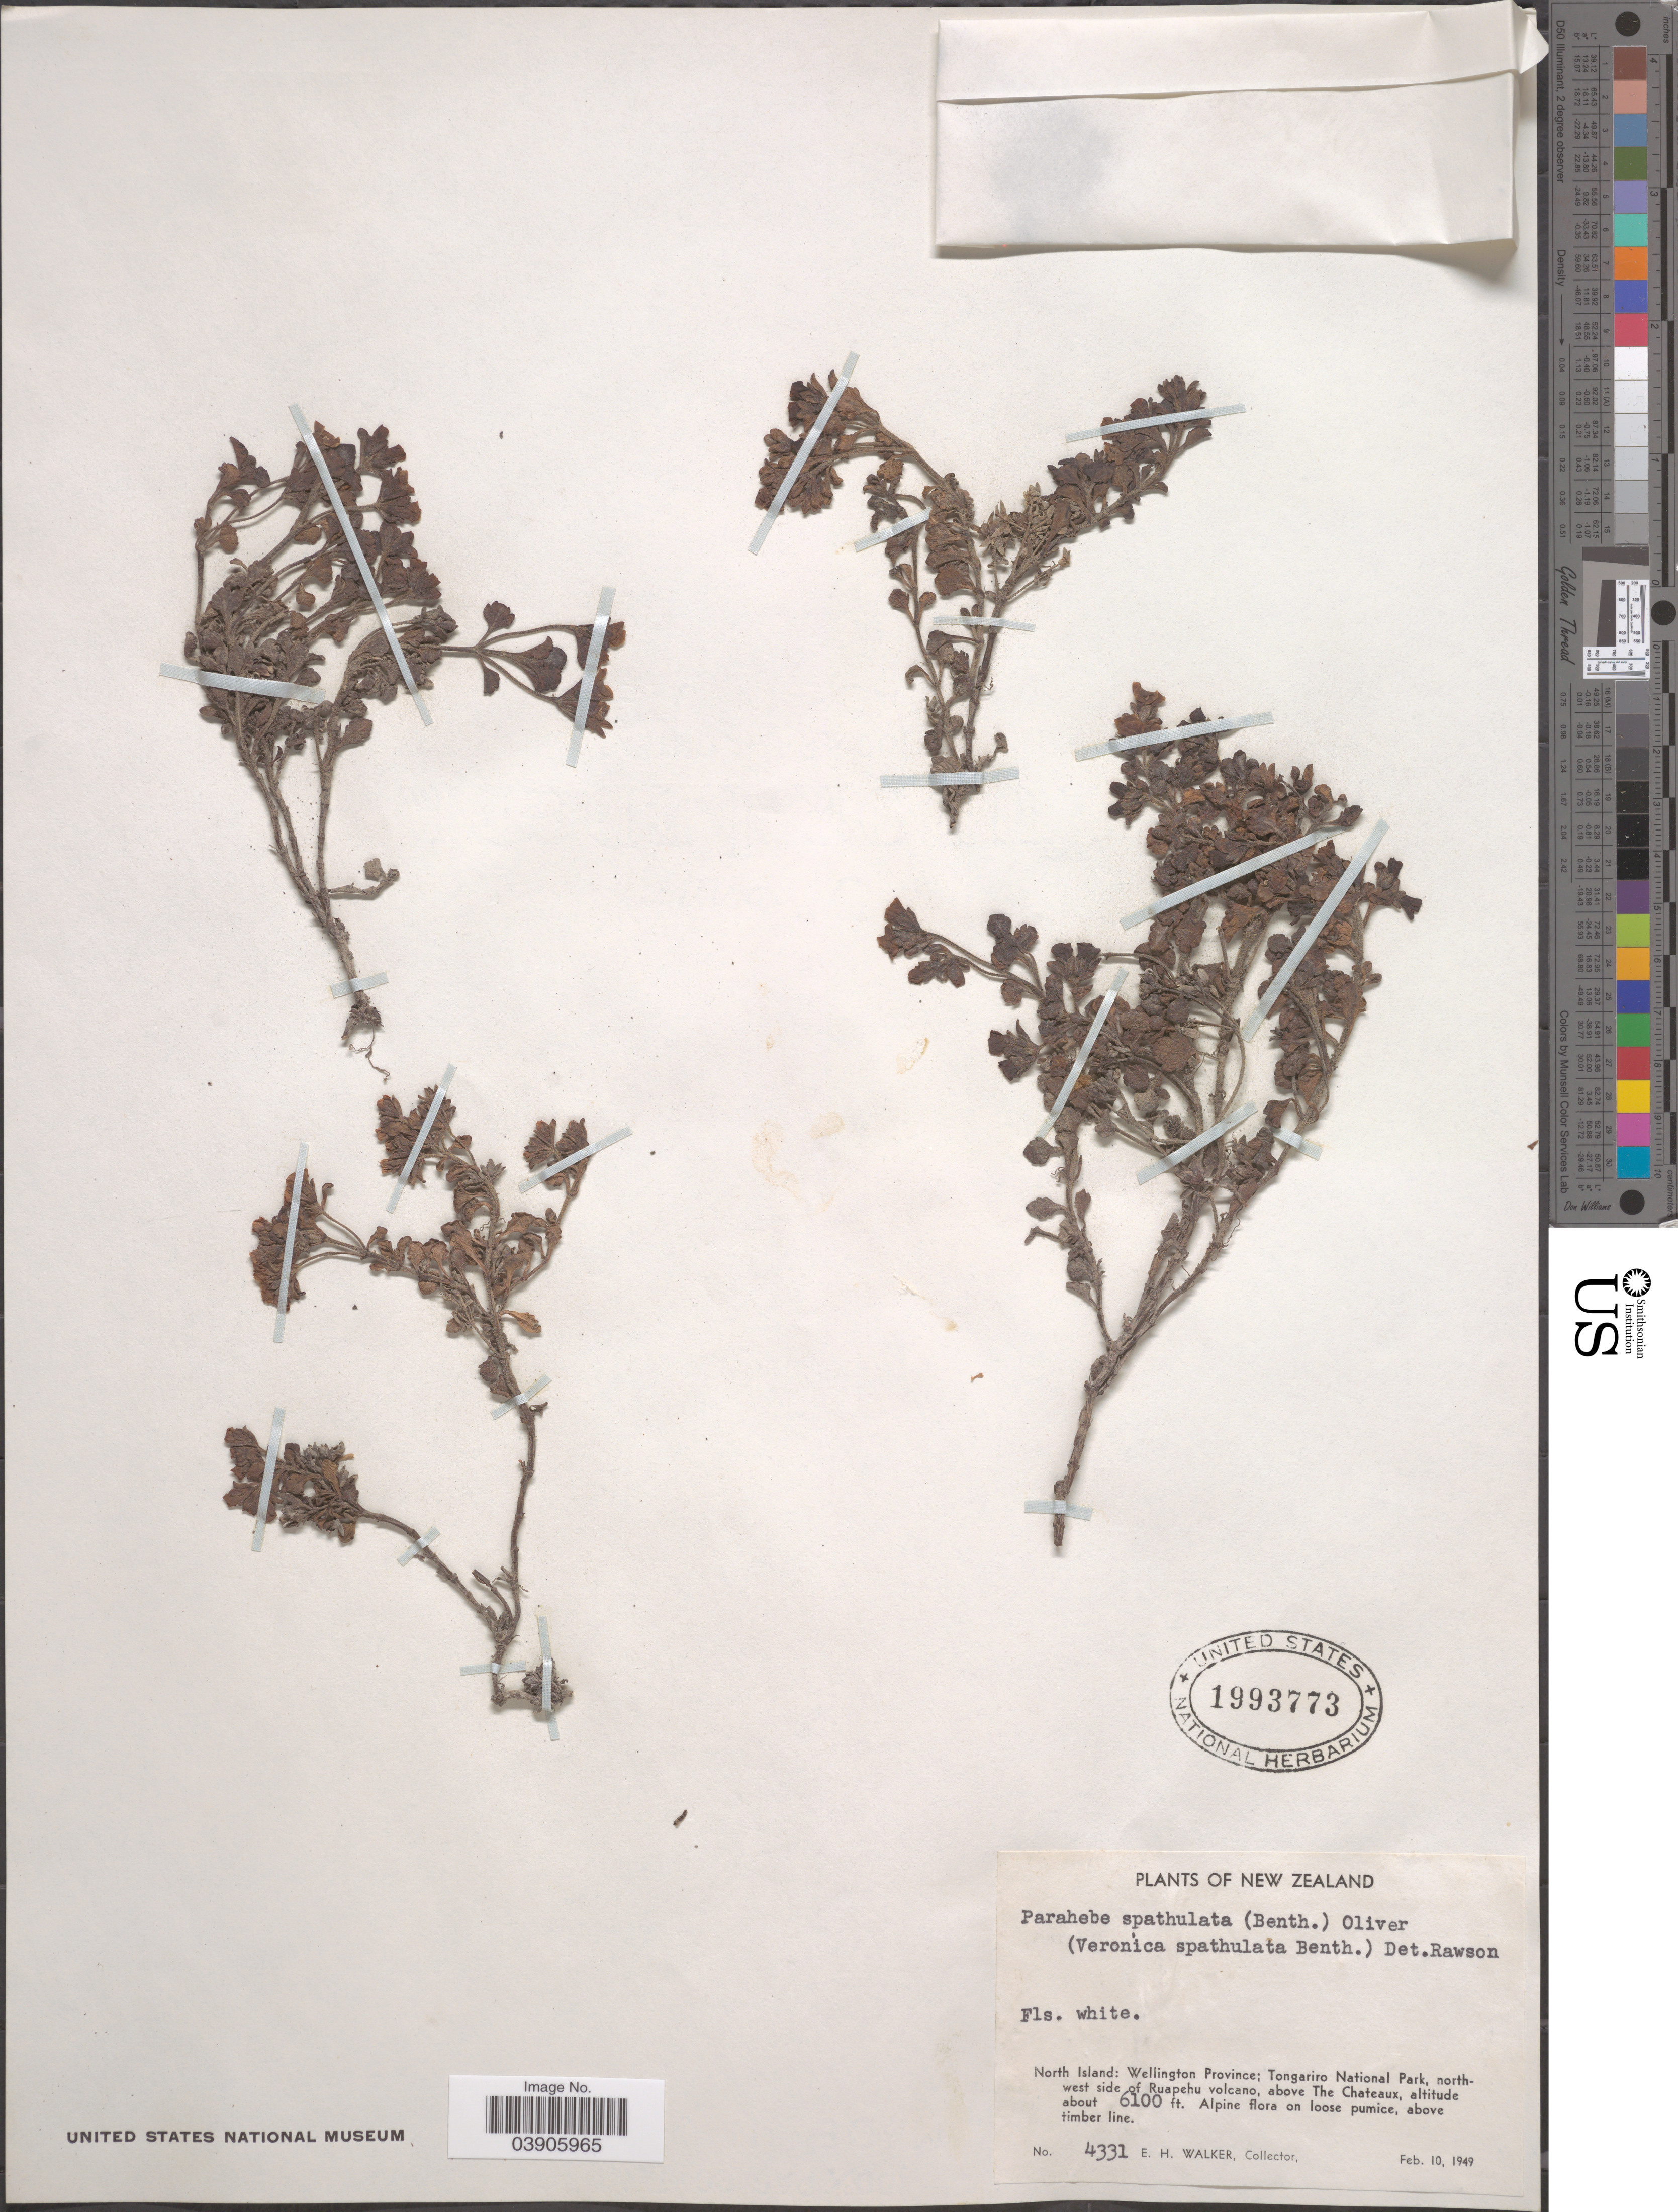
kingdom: Plantae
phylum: Tracheophyta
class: Magnoliopsida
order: Lamiales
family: Plantaginaceae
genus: Parahebe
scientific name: Parahebe spathulata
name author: (Benth.) W.R.B. Oliv.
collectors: E. H. Walker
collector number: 4331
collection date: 1949-02-10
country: New Zealand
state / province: Wellington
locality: North Island: Tongariro National Park, north-west side of Ruapehu volcano, above The Chateaux.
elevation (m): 1859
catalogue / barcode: US 1993773